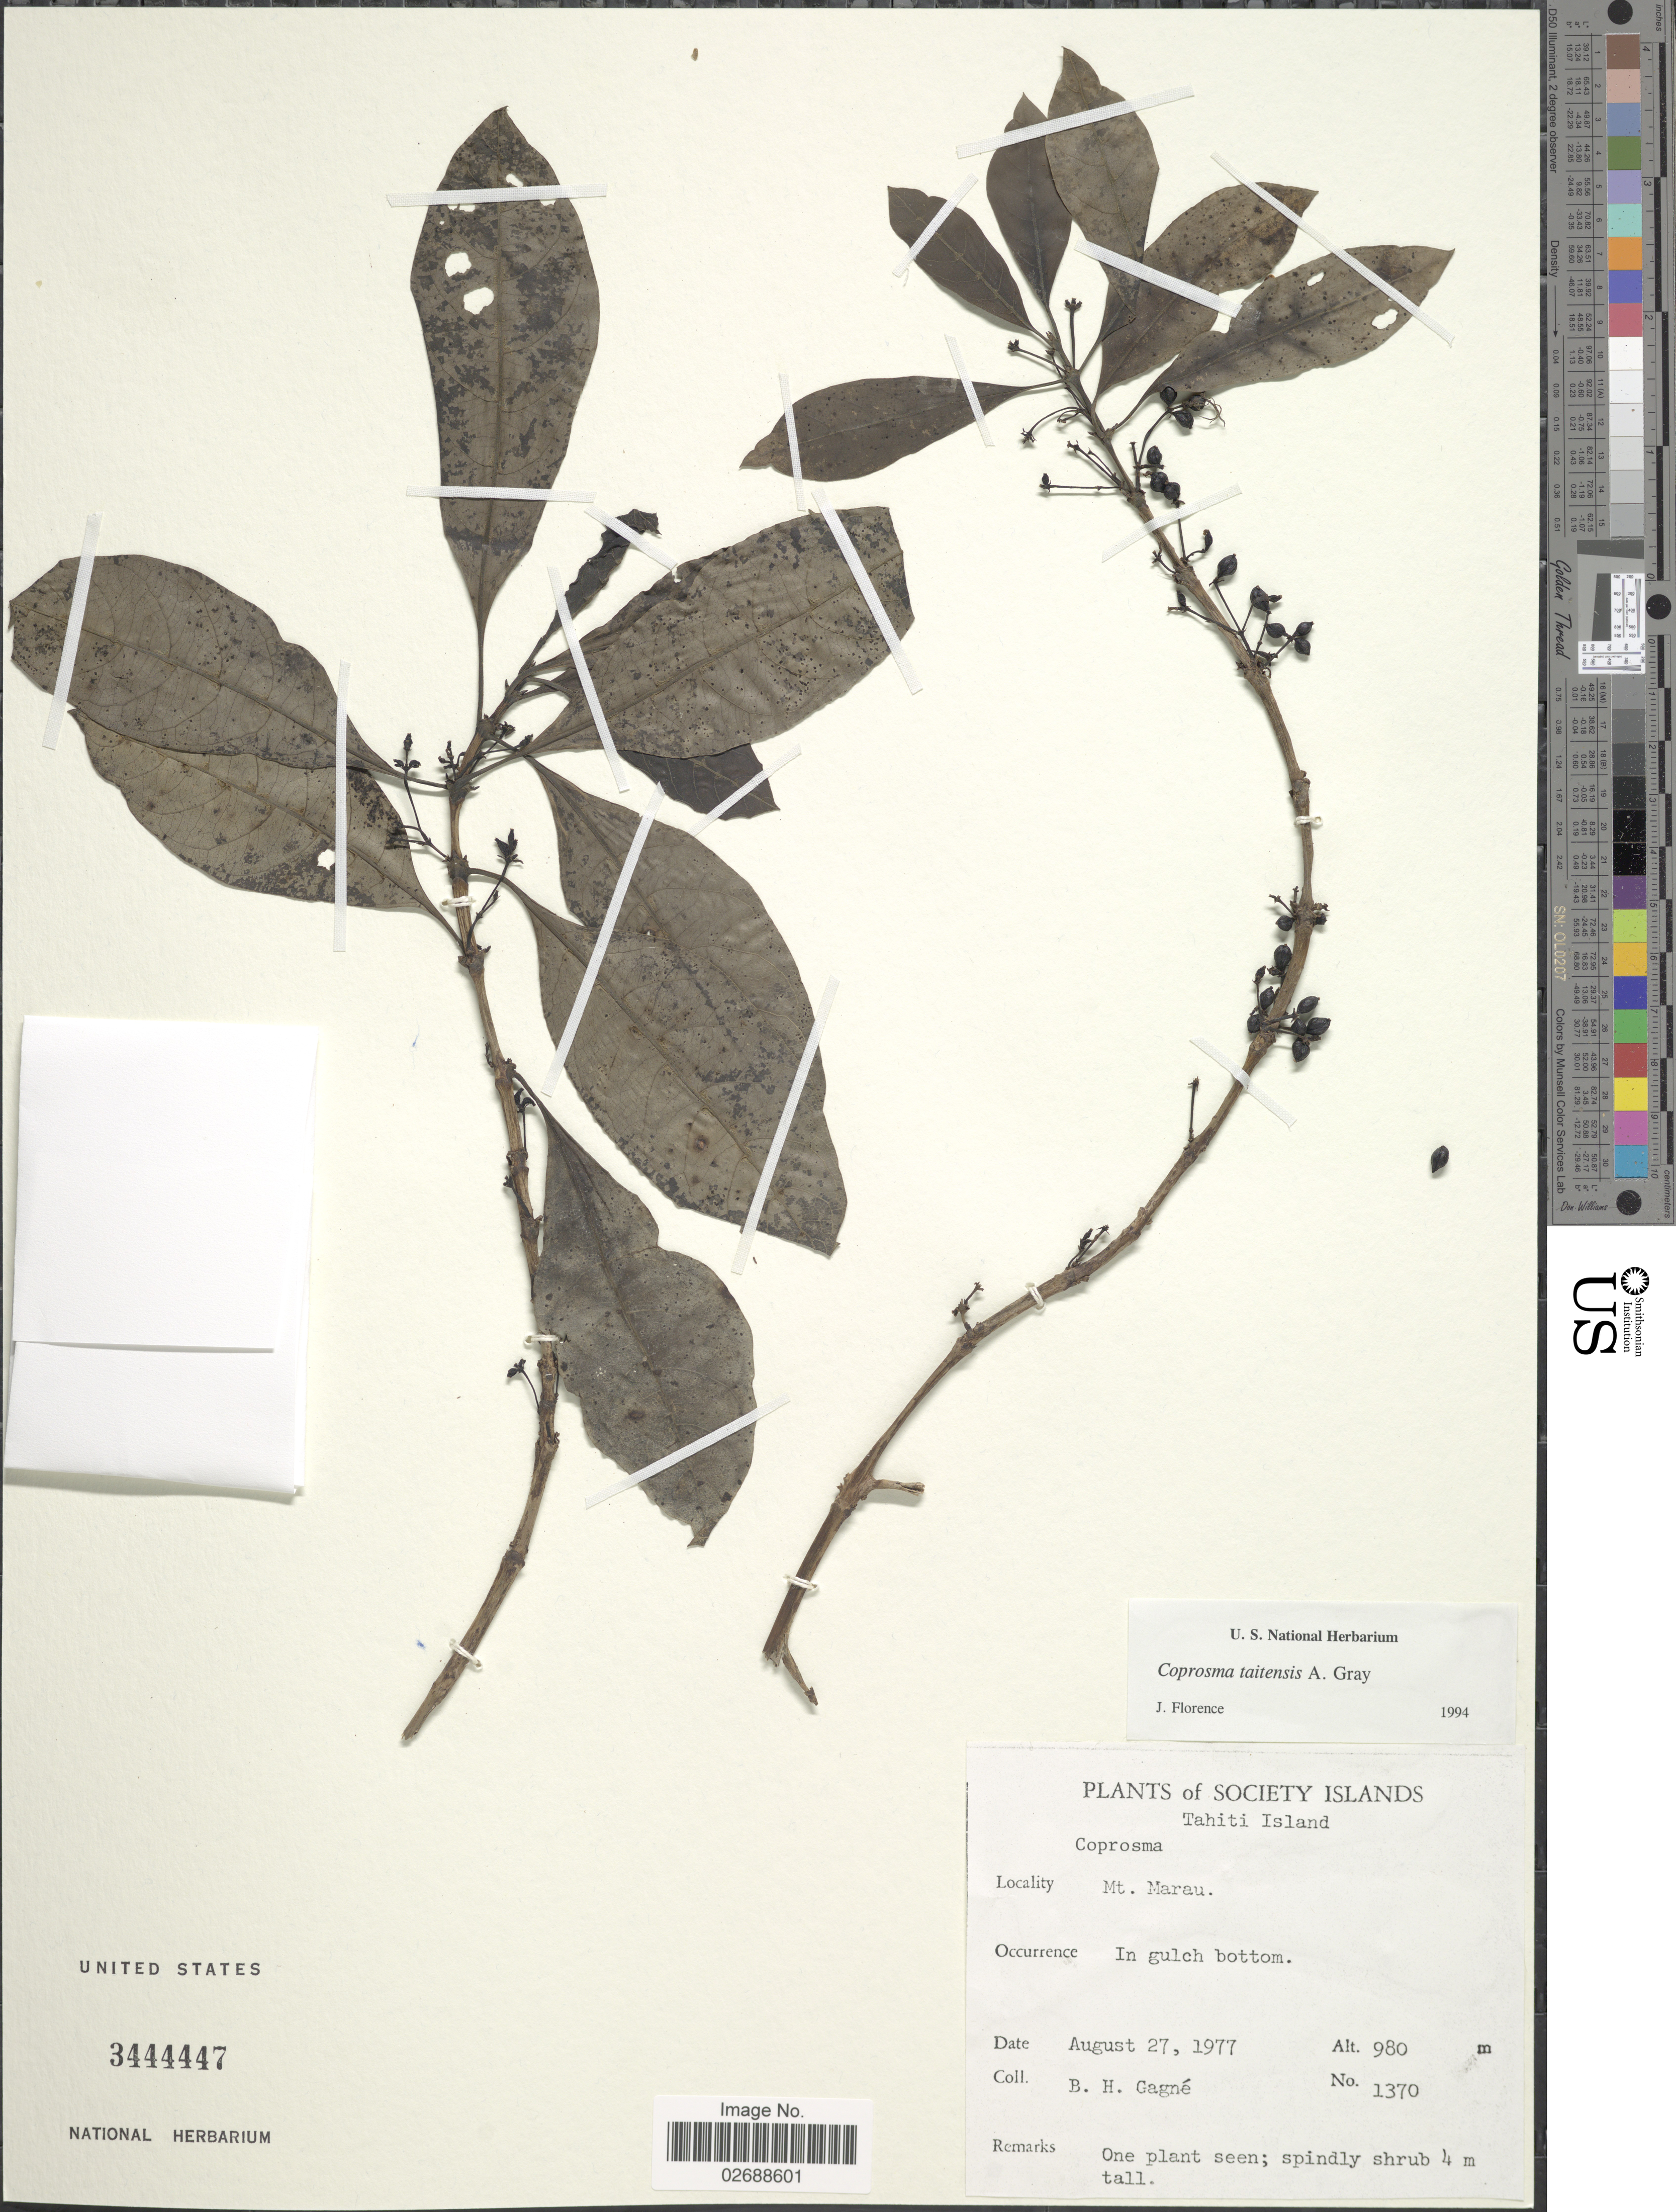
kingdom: Plantae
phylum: Tracheophyta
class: Magnoliopsida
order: Gentianales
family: Rubiaceae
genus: Coprosma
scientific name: Coprosma tahitensis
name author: A. Gray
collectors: B. H. Gagné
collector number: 1370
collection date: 1977-08-27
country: French Polynesia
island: Tahiti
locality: Society Islands. Tahiti Island. Mt. Marau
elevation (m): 980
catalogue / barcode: US 3444447